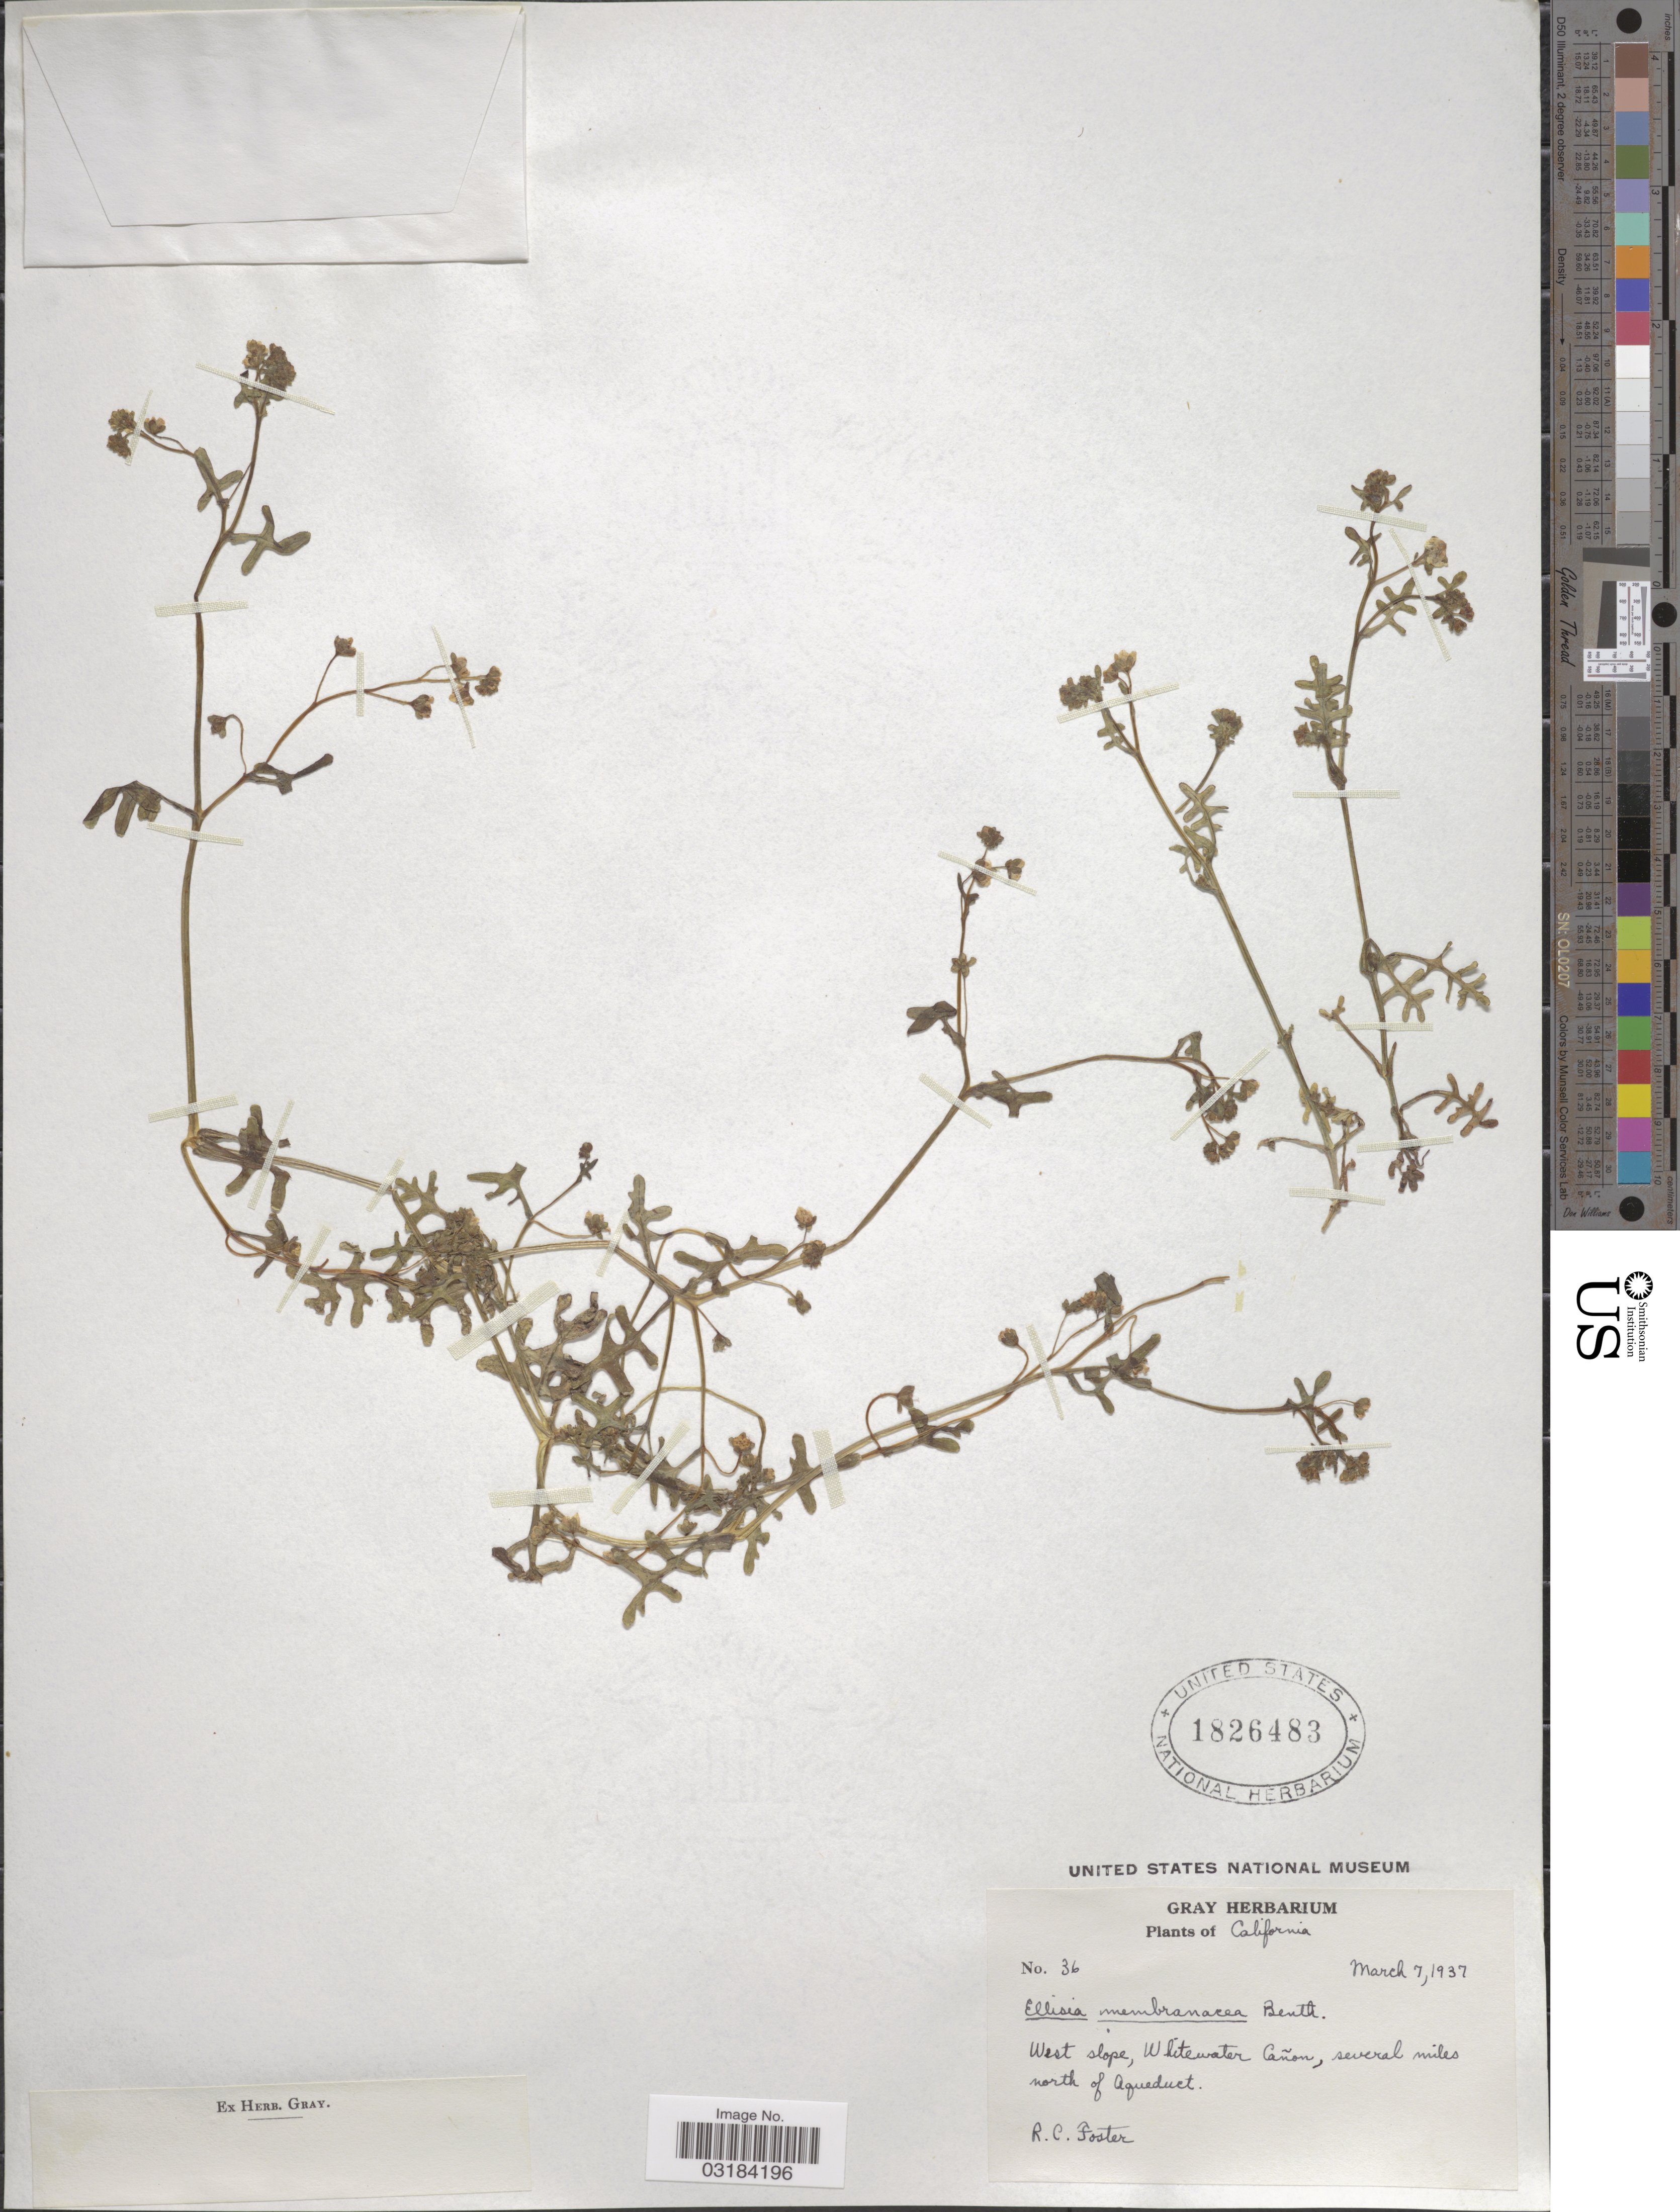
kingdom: Plantae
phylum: Tracheophyta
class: Magnoliopsida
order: Boraginales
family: Hydrophyllaceae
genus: Pholistoma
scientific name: Pholistoma membranaceum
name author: (Benth.) Constance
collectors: R. C. Foster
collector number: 36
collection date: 1937-03-07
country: United States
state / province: California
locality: West slope, Whitewater Cañon, several miles north of Aqueduct.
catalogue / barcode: US 1826483